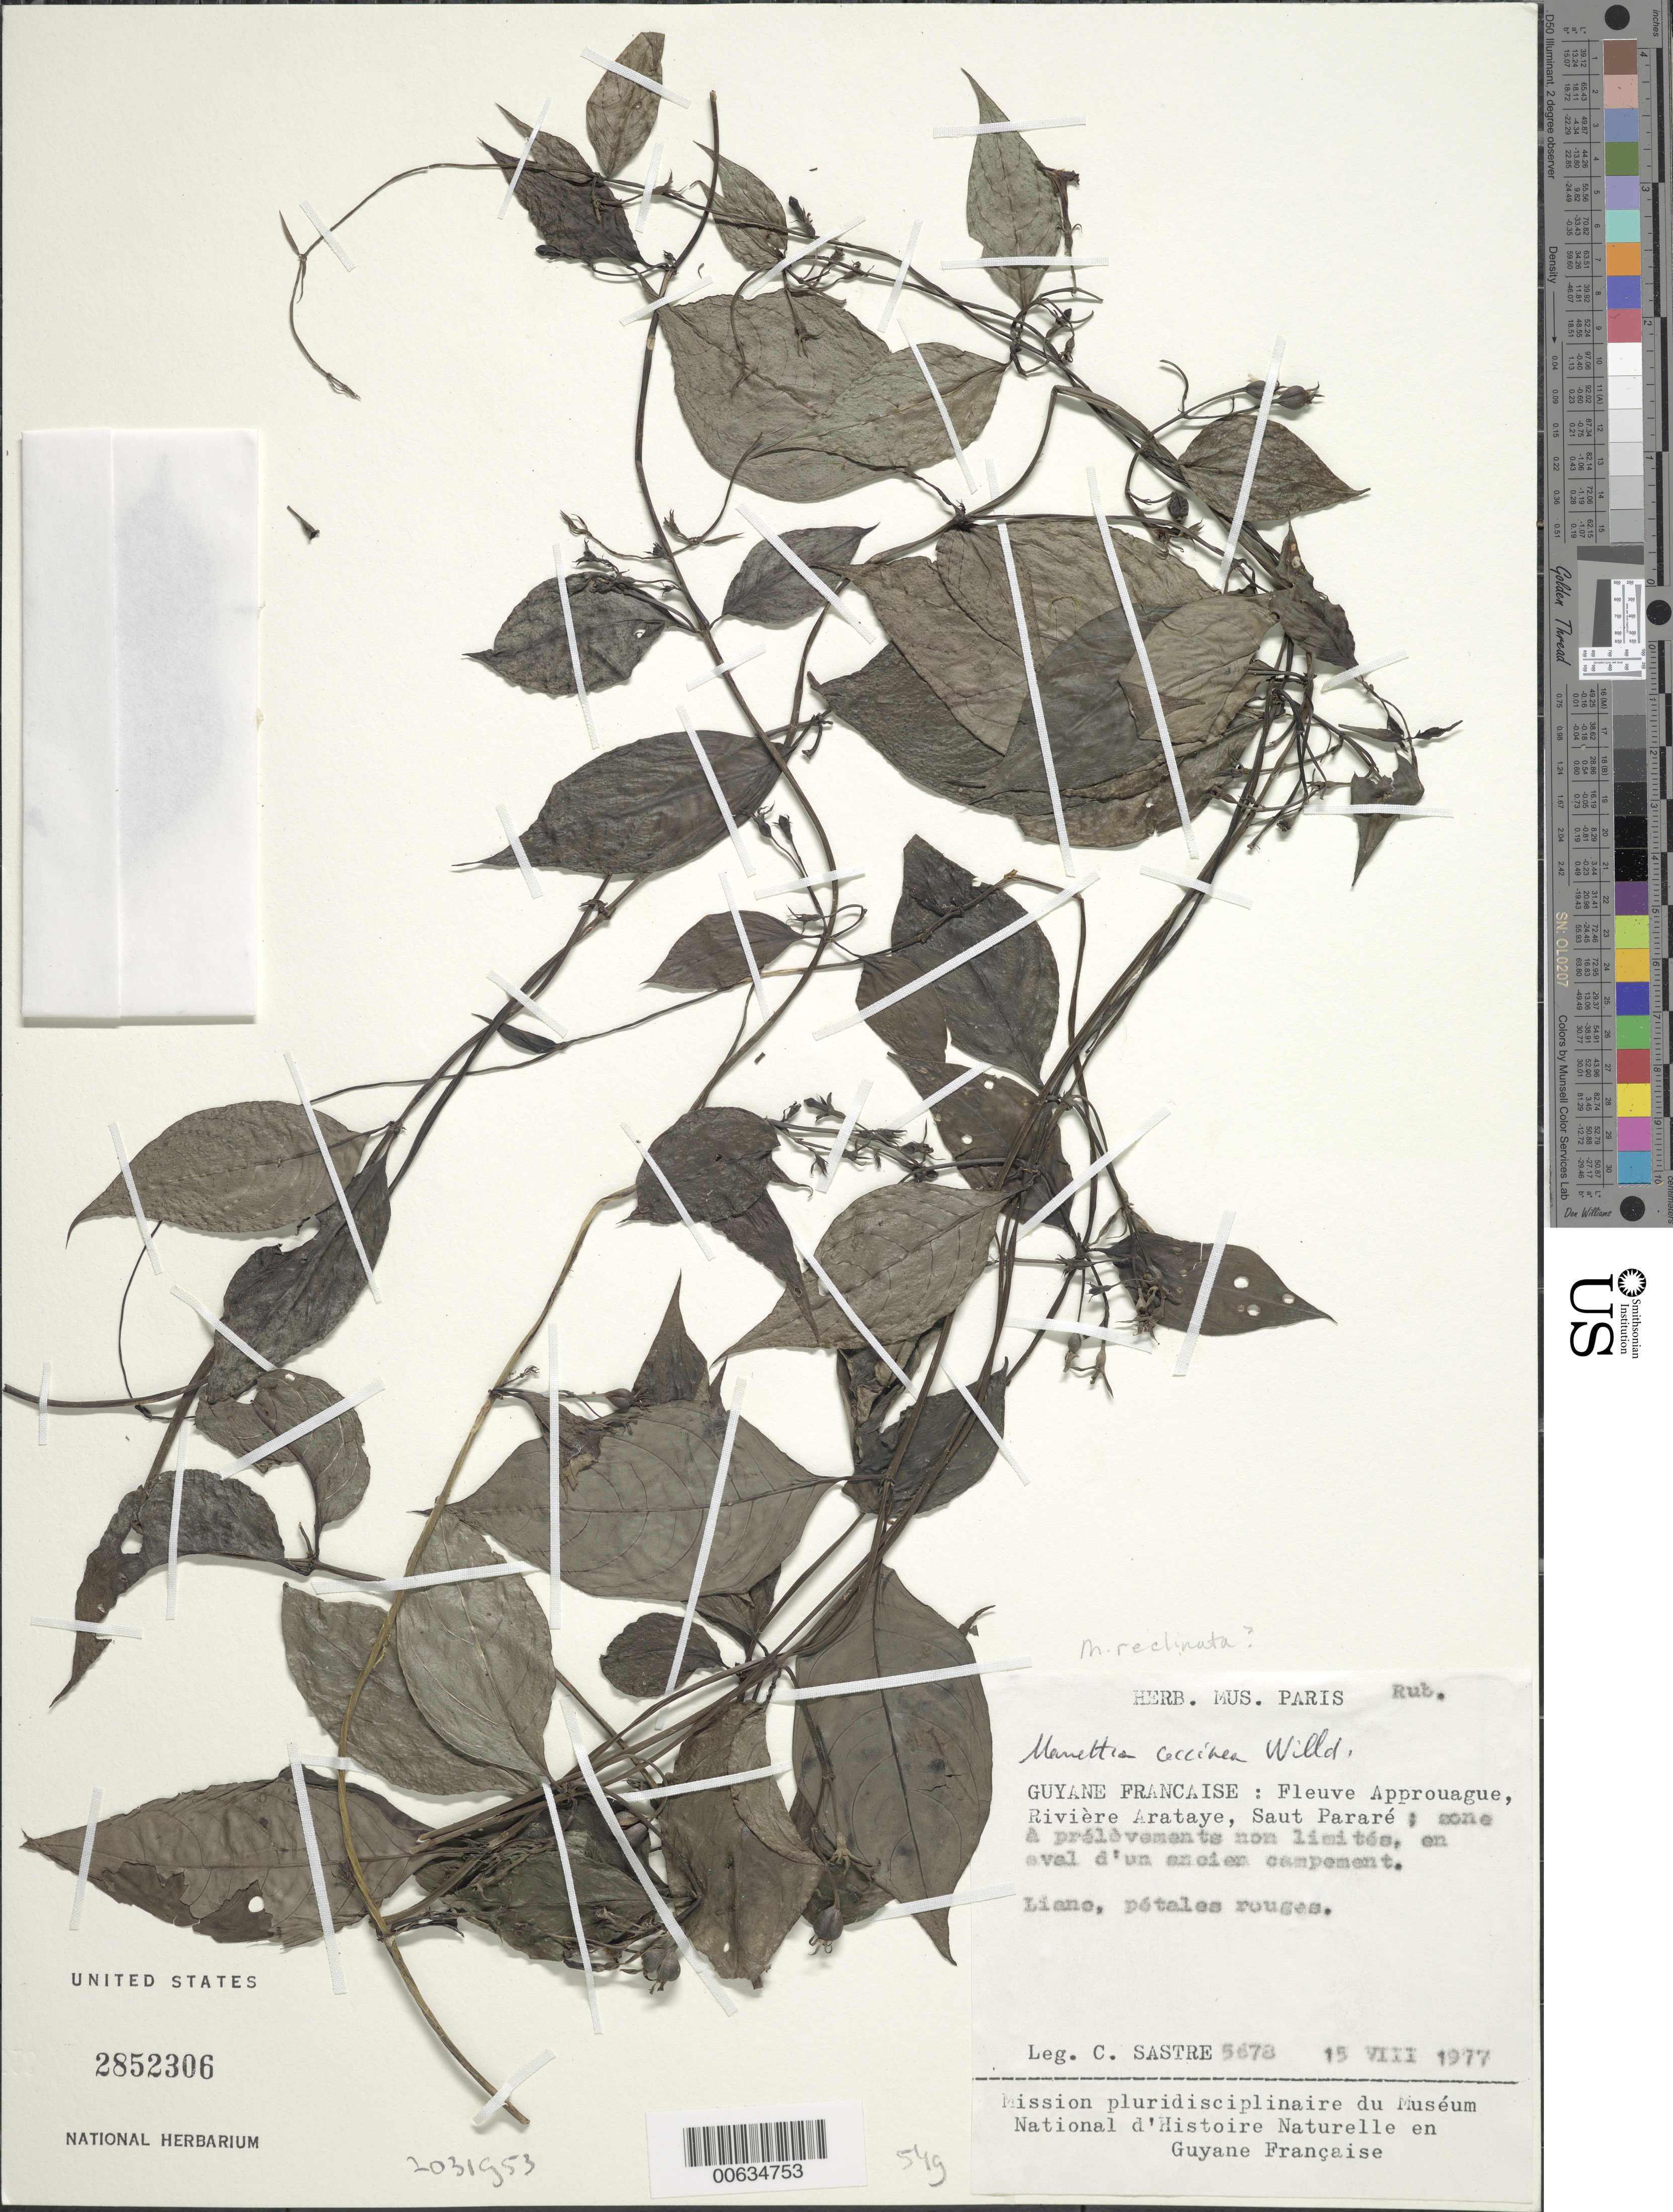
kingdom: Plantae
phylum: Tracheophyta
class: Magnoliopsida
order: Gentianales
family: Rubiaceae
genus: Manettia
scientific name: Manettia reclinata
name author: L.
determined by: Delprete, P. G., Herb. de Guyane Cay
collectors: C. H. L. Sastre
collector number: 5678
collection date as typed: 15-Aug-77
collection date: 1977-08-15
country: French Guiana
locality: Saut Pararé, Rivière Arataye, Fleuve Approuague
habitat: Zone à prélèvemente non limités, en aval d'un ancien campement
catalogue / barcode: US 2852306